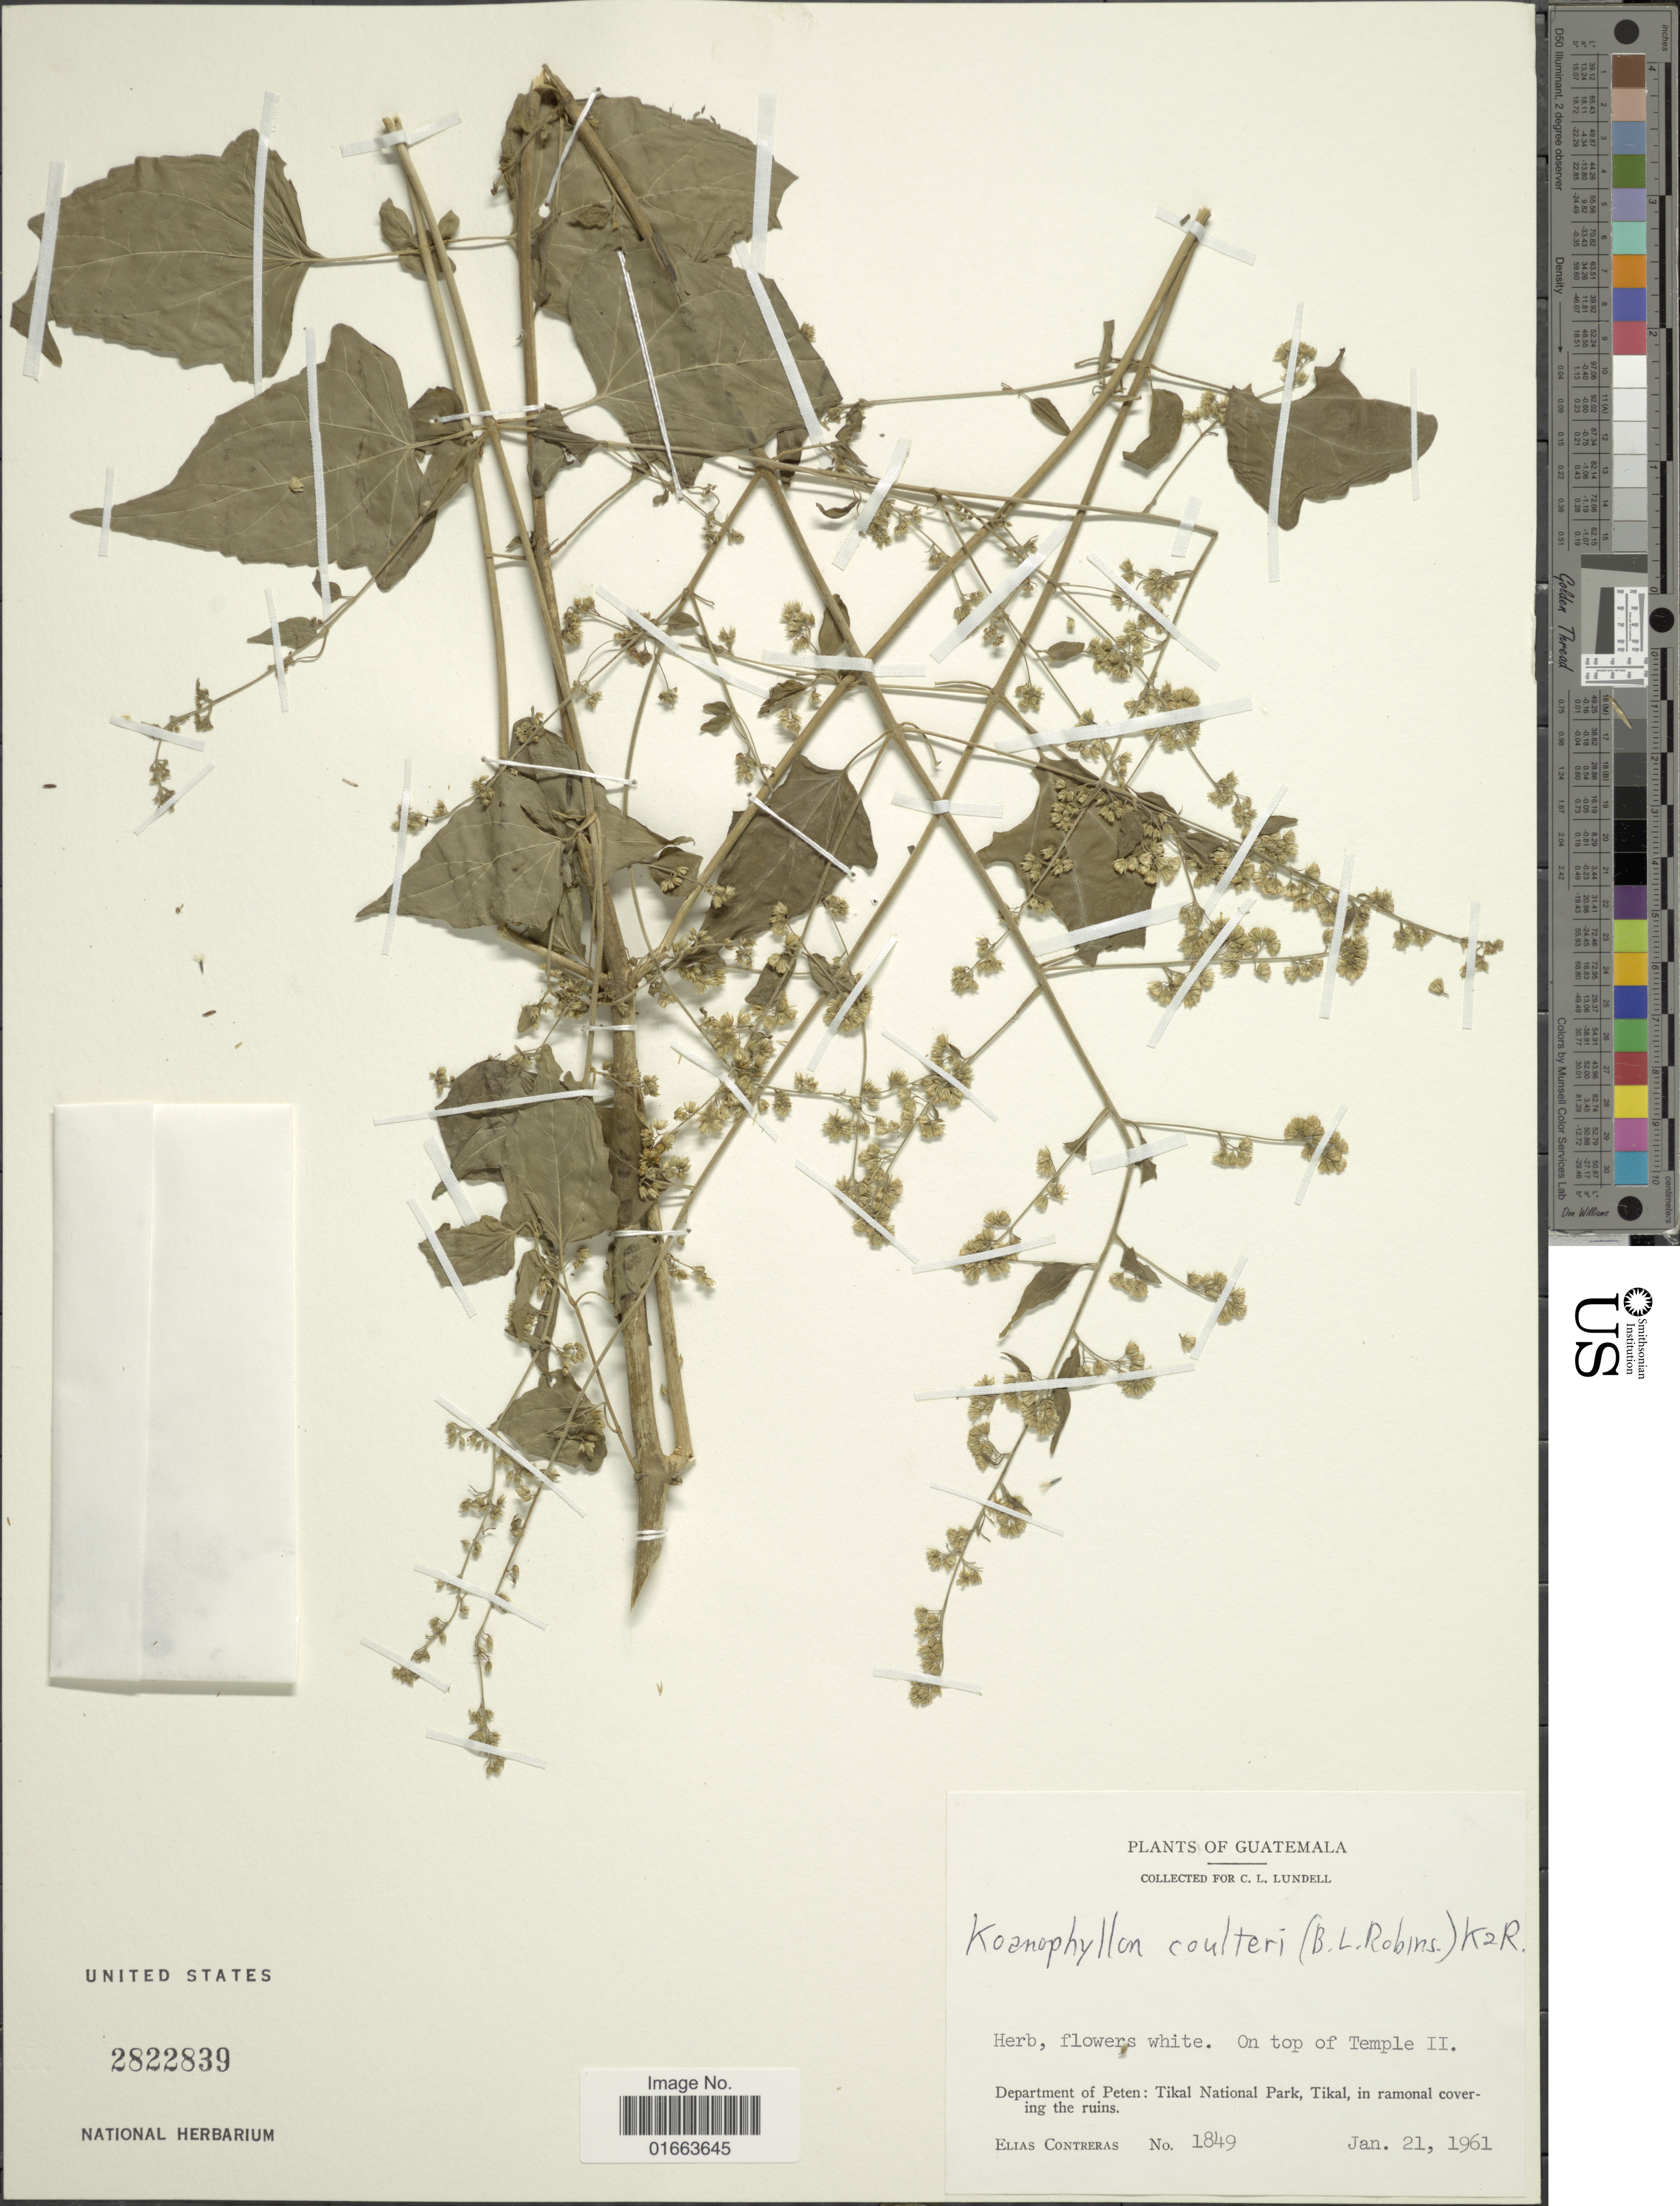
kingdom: Plantae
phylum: Tracheophyta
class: Magnoliopsida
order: Asterales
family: Asteraceae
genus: Koanophyllon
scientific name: Koanophyllon solidaginoides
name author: (Kunth) R.M. King & H. Rob.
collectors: E. Contreras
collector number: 1849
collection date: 1961-01-21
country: Guatemala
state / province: El Petén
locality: Department of Peten: Tikal National Park, in ramonal covering the ruins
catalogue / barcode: US 2822839